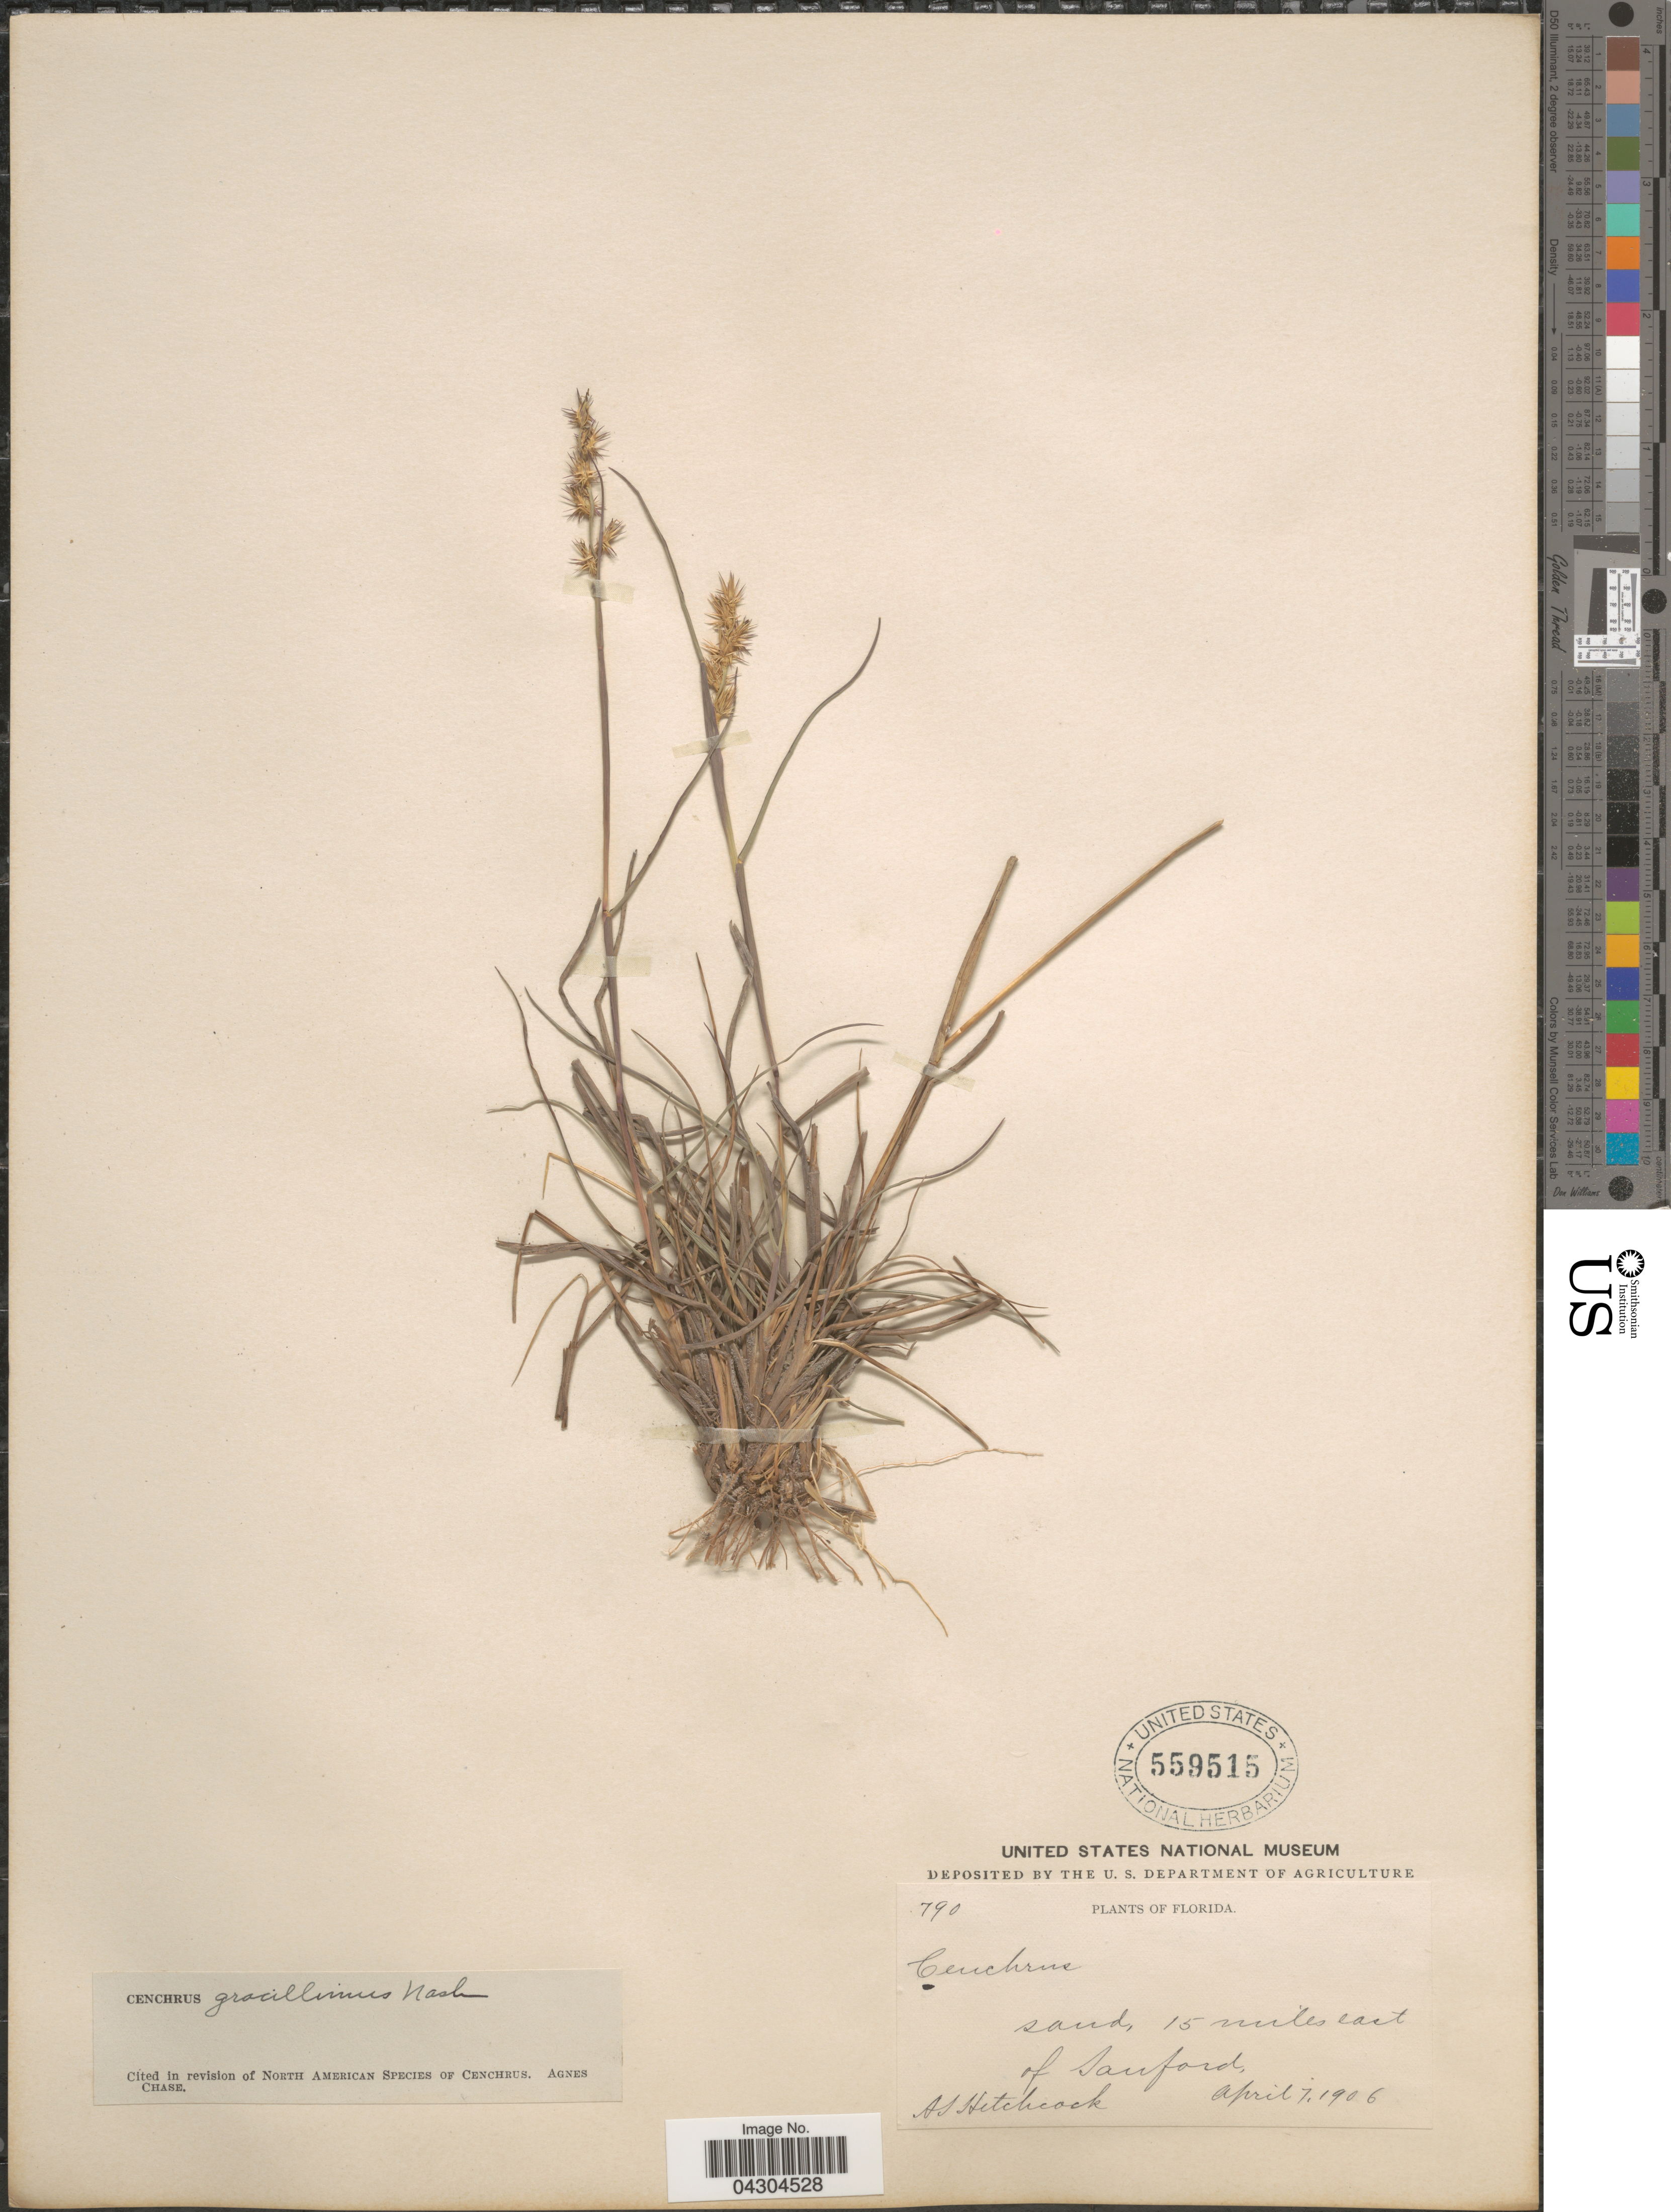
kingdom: Plantae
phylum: Tracheophyta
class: Liliopsida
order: Poales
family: Poaceae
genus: Cenchrus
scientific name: Cenchrus gracillimus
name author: Nash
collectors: A. S. Hitchcock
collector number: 790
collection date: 1906-04-07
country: United States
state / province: Florida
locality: Sand, 15 miles east of Sanford.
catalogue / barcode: US 559515